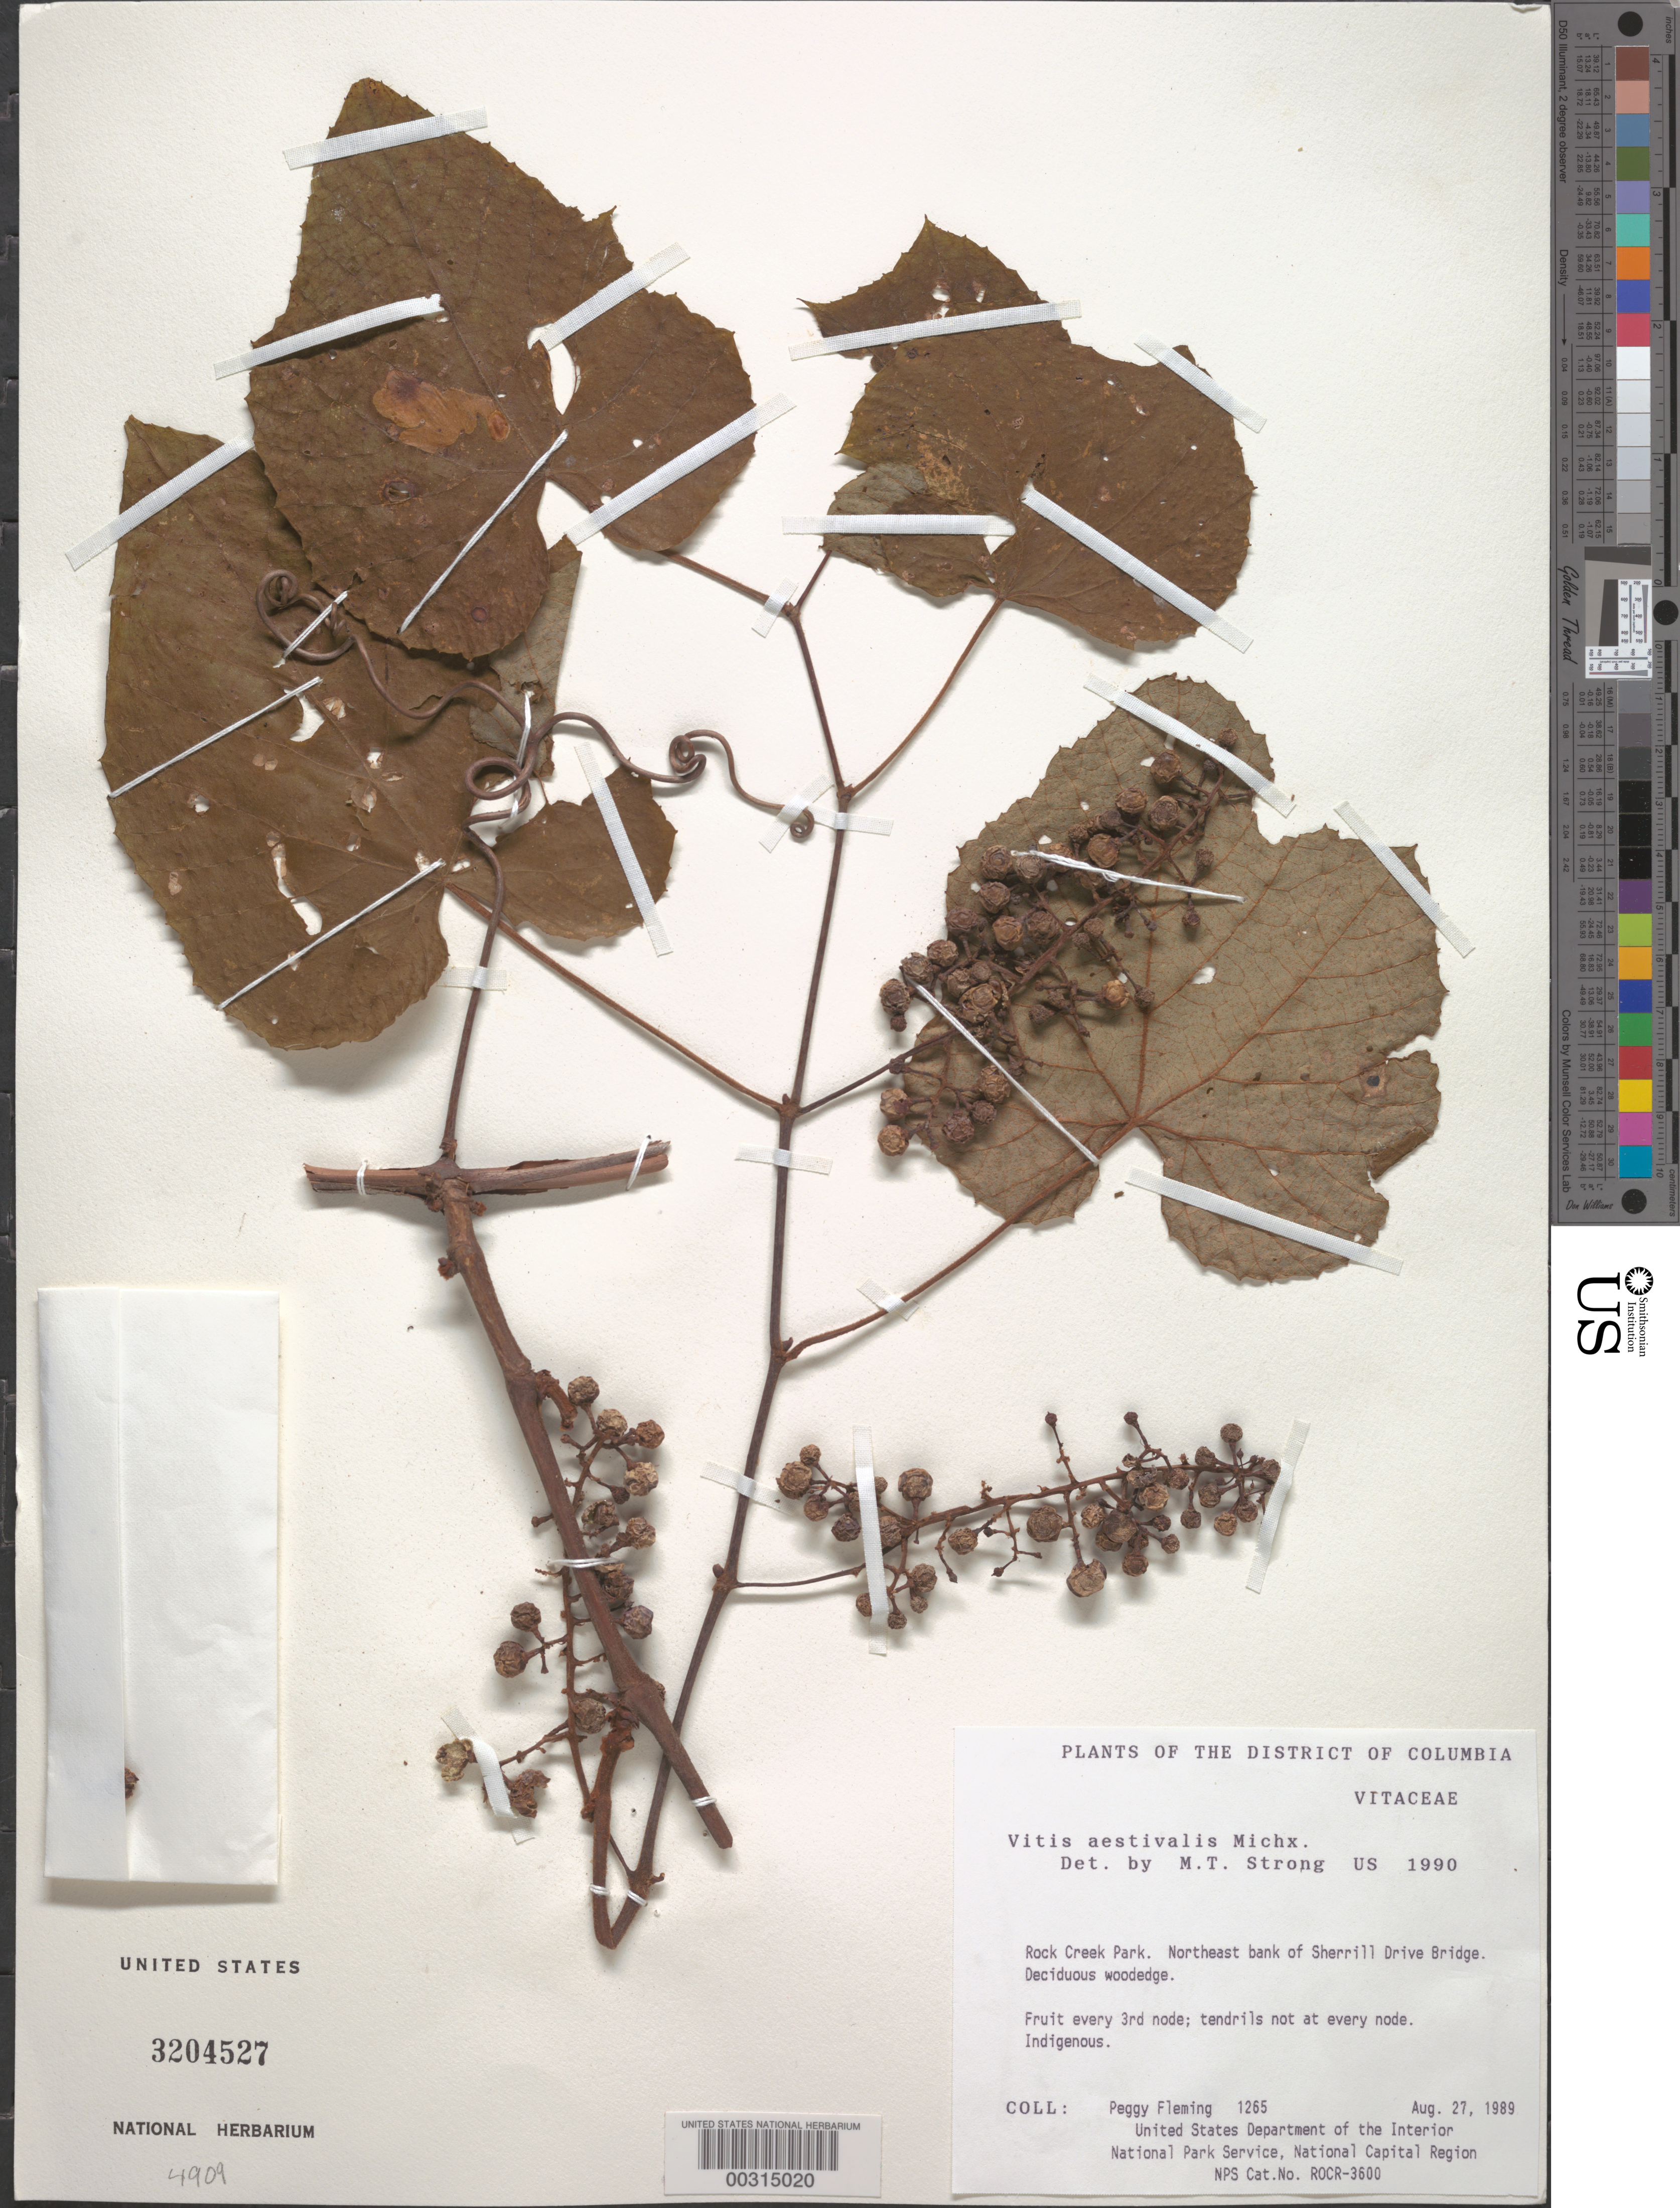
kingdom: Plantae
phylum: Tracheophyta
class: Magnoliopsida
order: Vitales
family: Vitaceae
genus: Vitis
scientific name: Vitis aestivalis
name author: Michx.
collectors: P. Fleming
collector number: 1265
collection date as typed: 27 Aug 1989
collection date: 1989-08-27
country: United States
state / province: District of Columbia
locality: Rock Creek Park, NE bank of Sherrill Drive Bridge Rock Creek Park and vicinity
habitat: Deciduous wood edge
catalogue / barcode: US 3204527